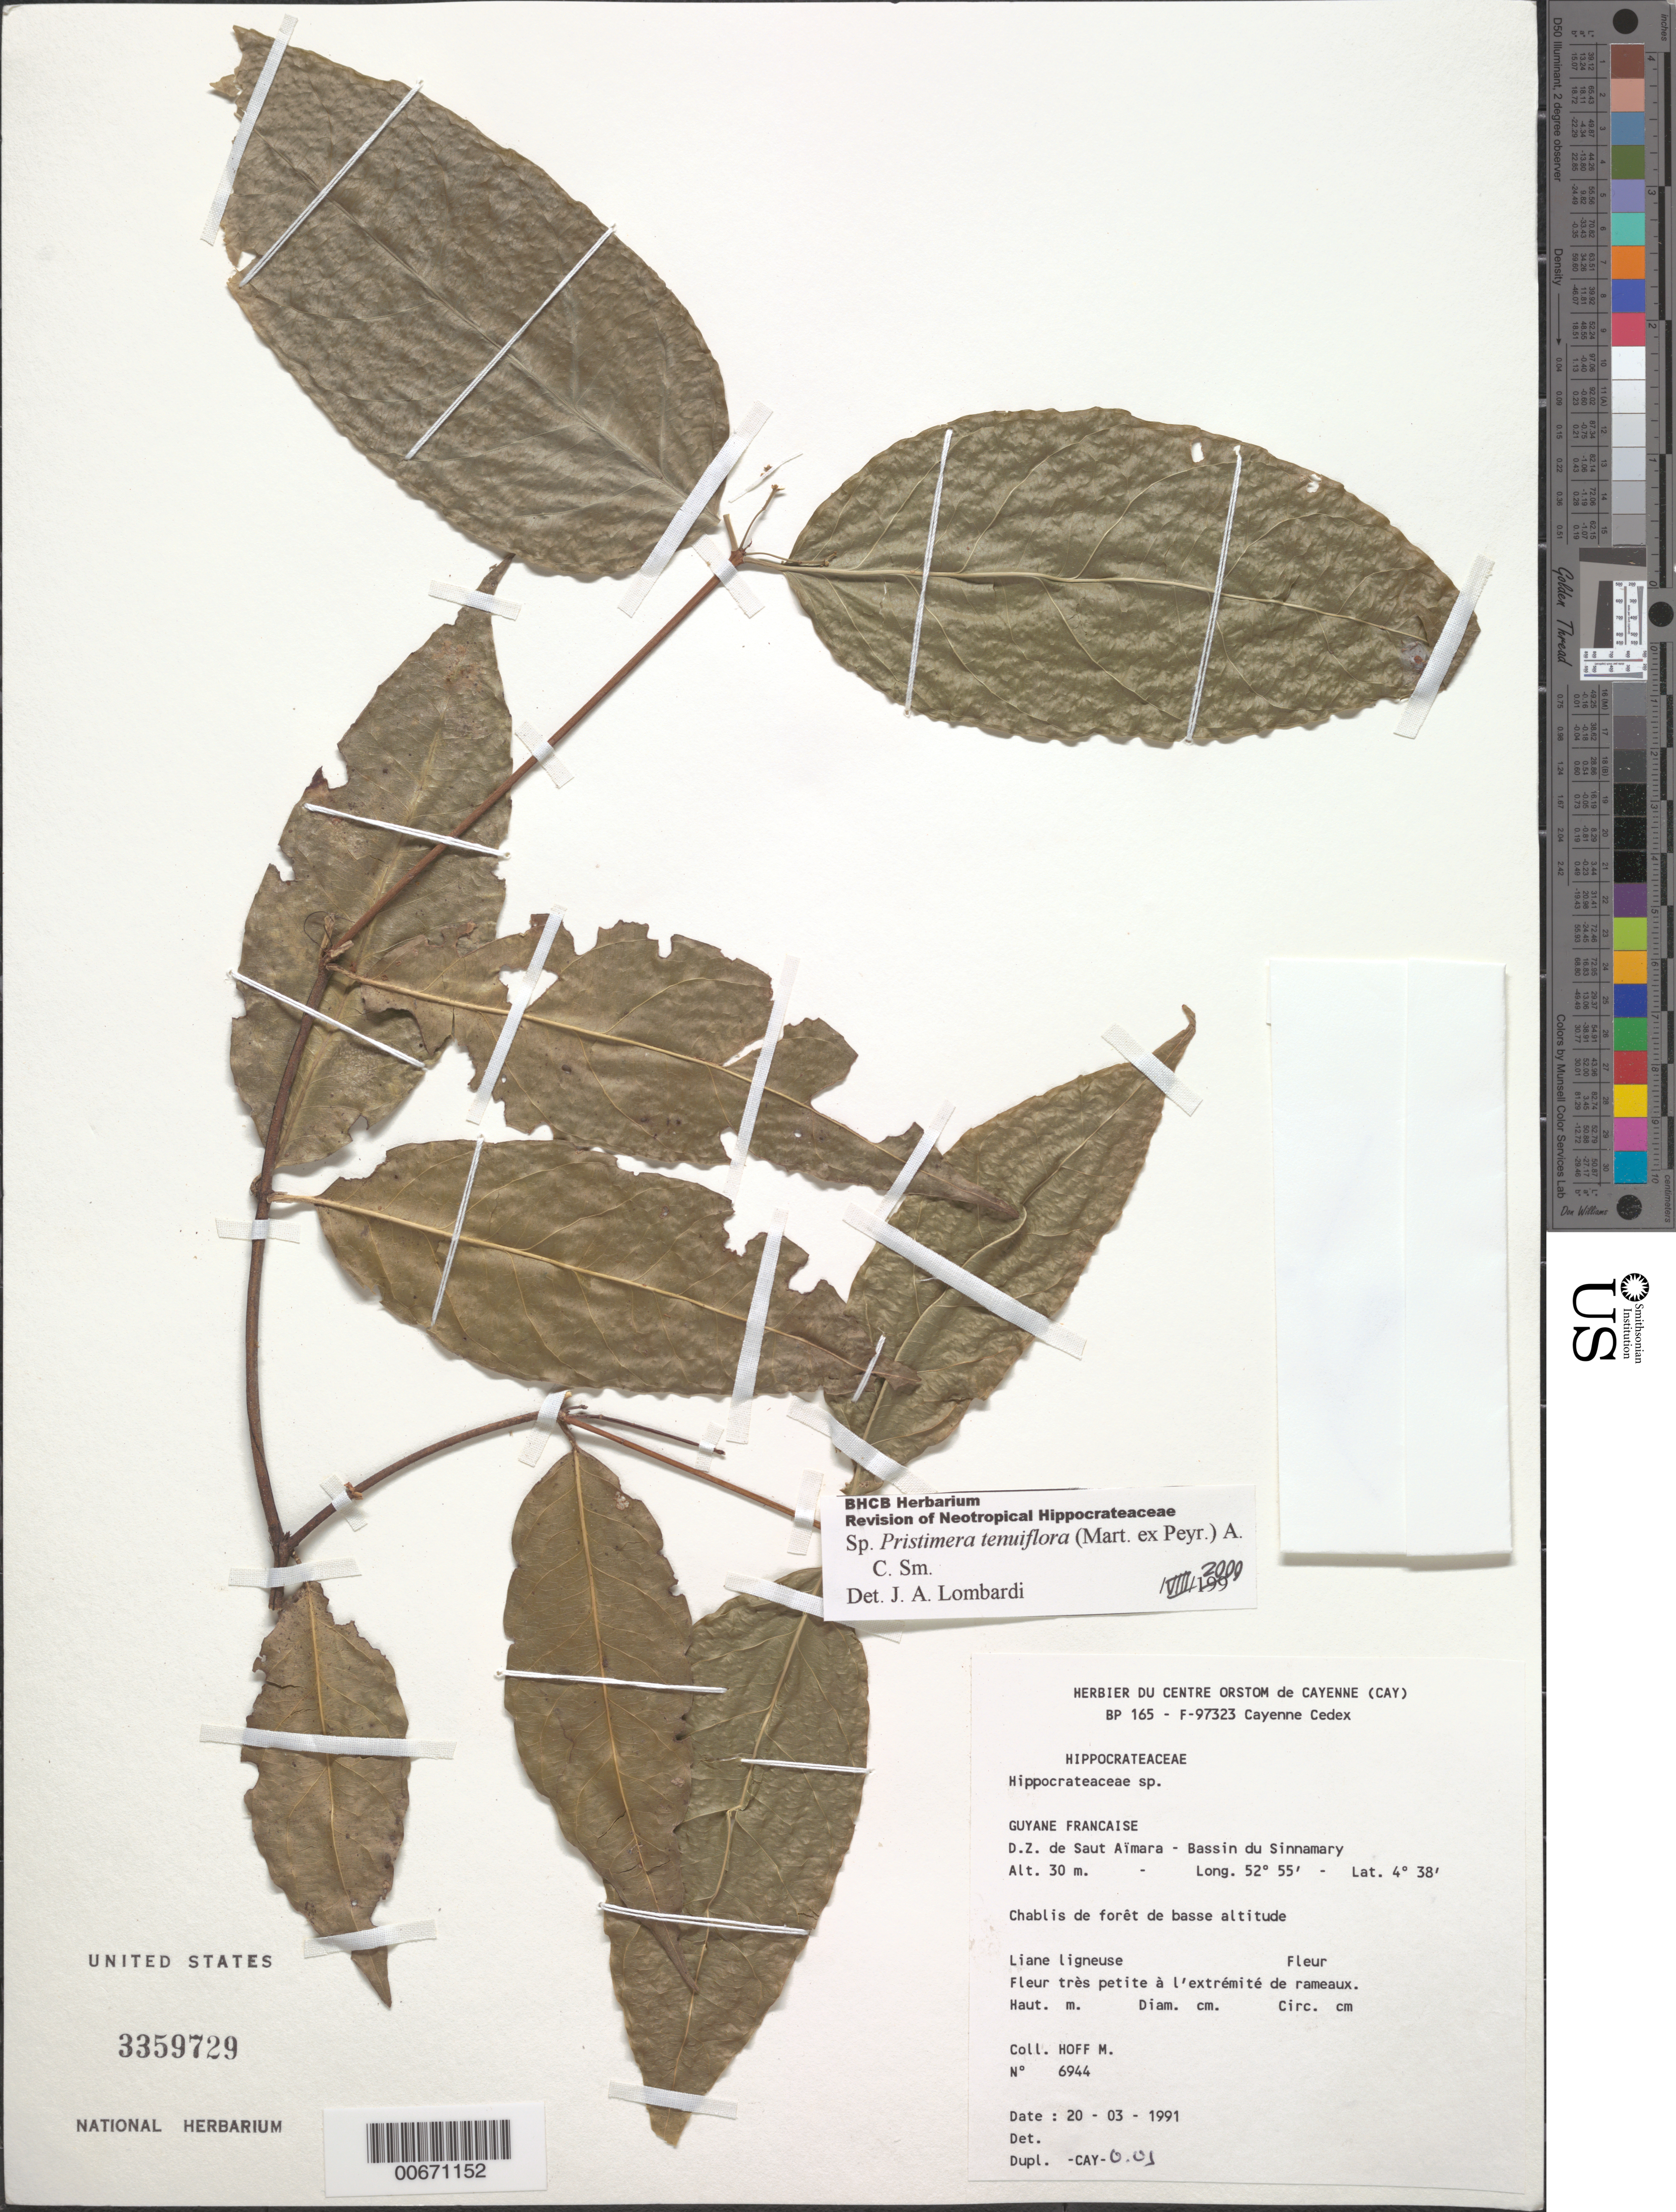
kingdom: Plantae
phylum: Tracheophyta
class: Magnoliopsida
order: Celastrales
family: Celastraceae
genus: Pristimera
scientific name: Pristimera tenuiflora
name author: (Mart. ex Peyr.) A.C. Sm.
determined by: Lombardi, Julio A.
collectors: M. Hoff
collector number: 6944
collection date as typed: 20-Mar-91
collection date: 1991-03-20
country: French Guiana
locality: D.Z. de Saut Aïmara, Bassin du Sinnamary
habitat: Chablis de forêt de basse altitude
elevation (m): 30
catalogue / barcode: US 3359729